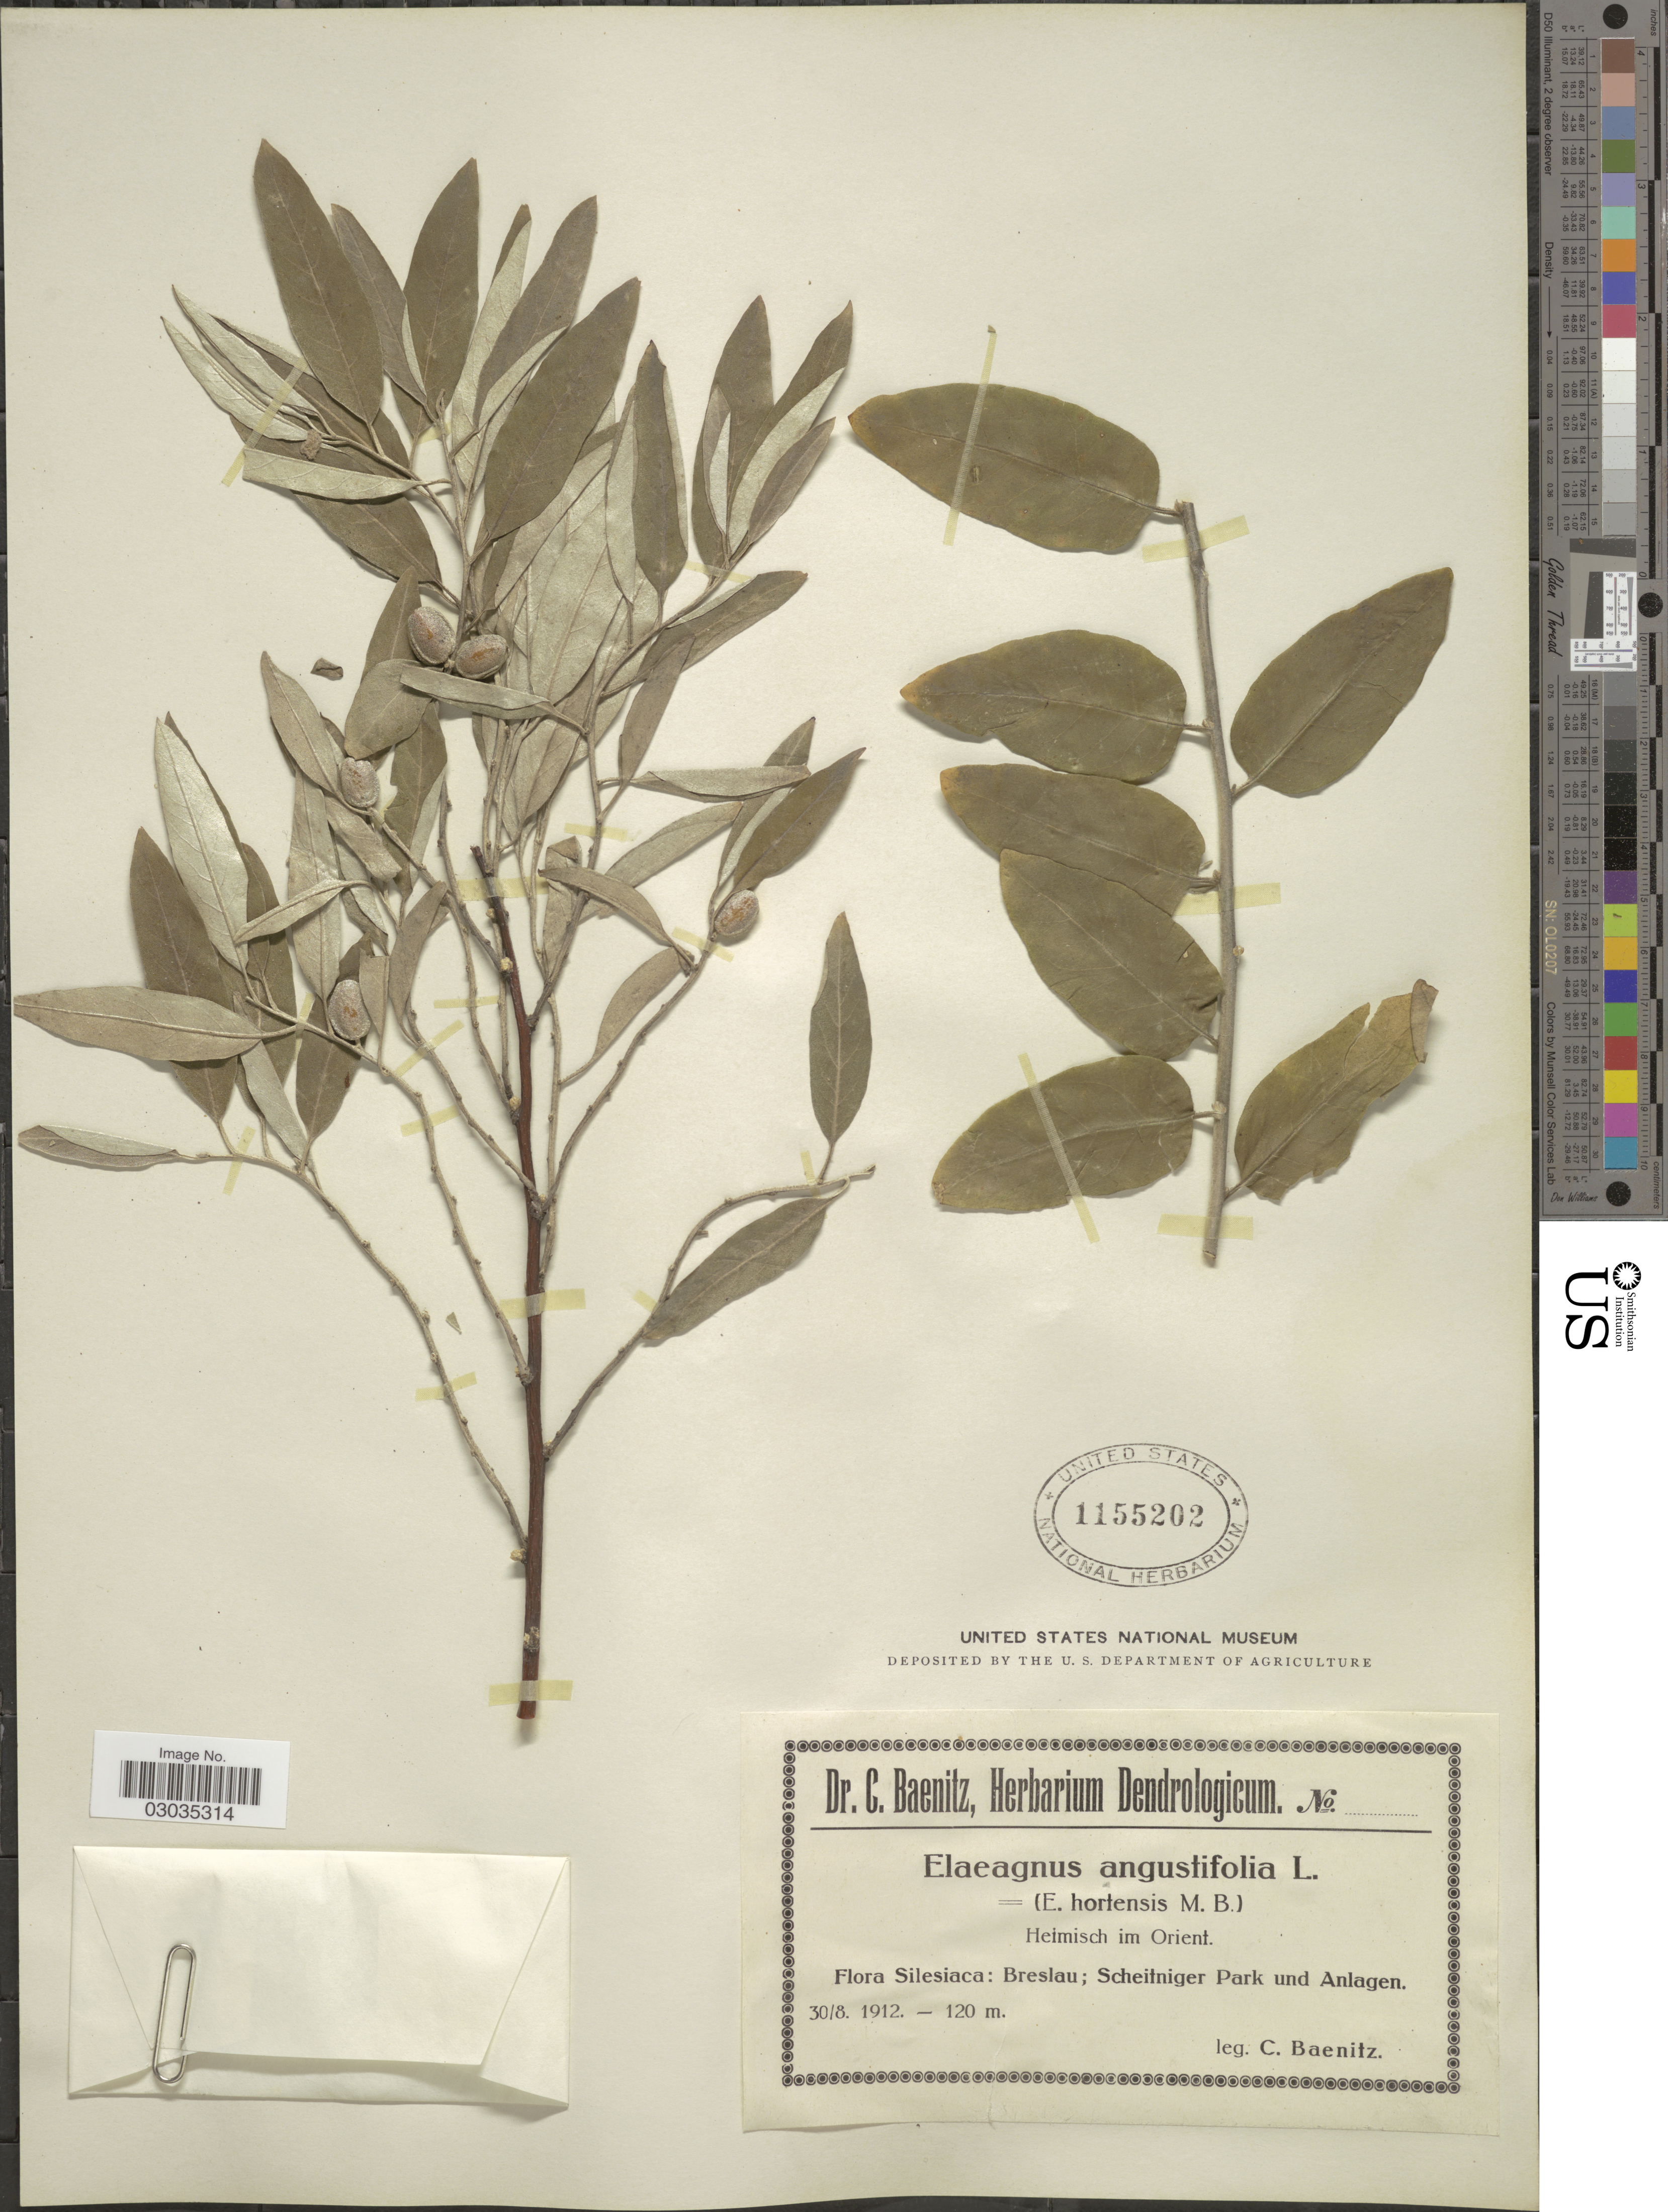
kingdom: Plantae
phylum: Tracheophyta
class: Magnoliopsida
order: Rosales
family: Elaeagnaceae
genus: Elaeagnus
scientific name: Elaeagnus angustifolia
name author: L.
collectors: C. G. Baenitz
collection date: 1912-08-30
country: Poland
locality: Silesiaca: Breslau; Scheitniger Park und Anlagen.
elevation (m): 120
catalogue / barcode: US 1155202